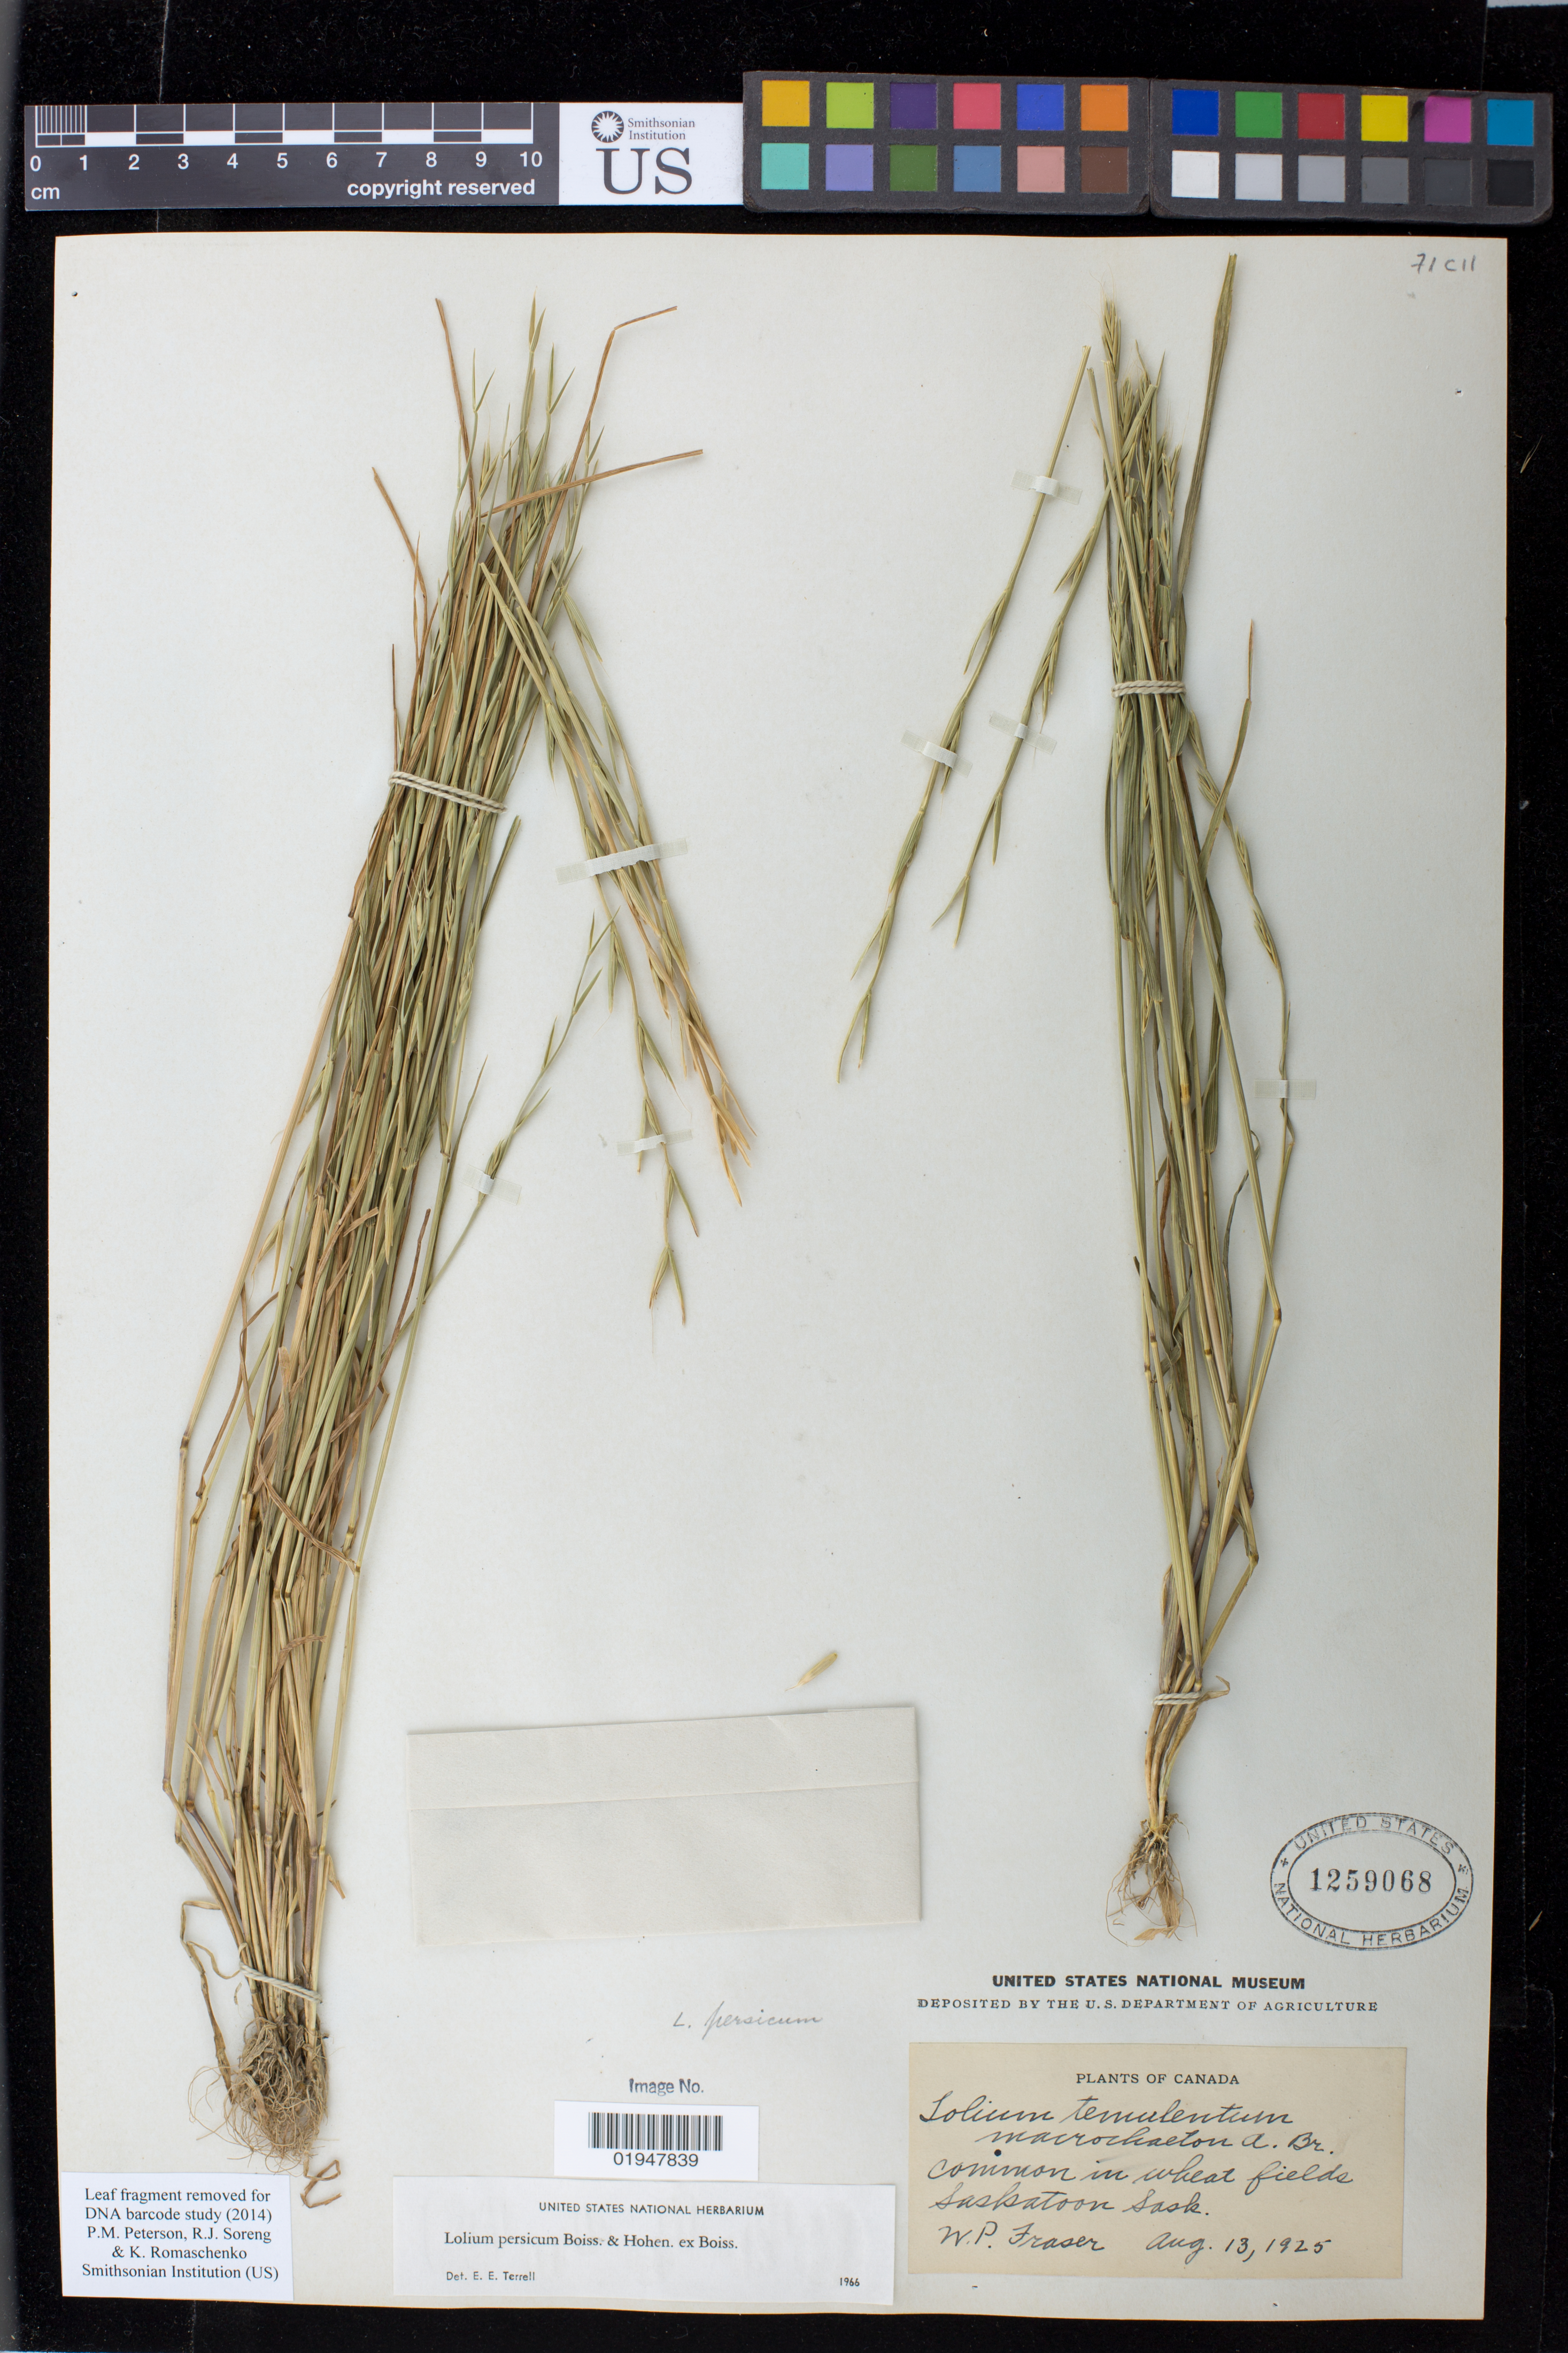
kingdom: Plantae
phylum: Tracheophyta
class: Liliopsida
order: Poales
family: Poaceae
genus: Lolium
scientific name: Lolium persicum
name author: Boiss. & Hohen.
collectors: W. Fraser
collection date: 1925-08-13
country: Canada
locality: Saskatoon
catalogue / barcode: US 1259068